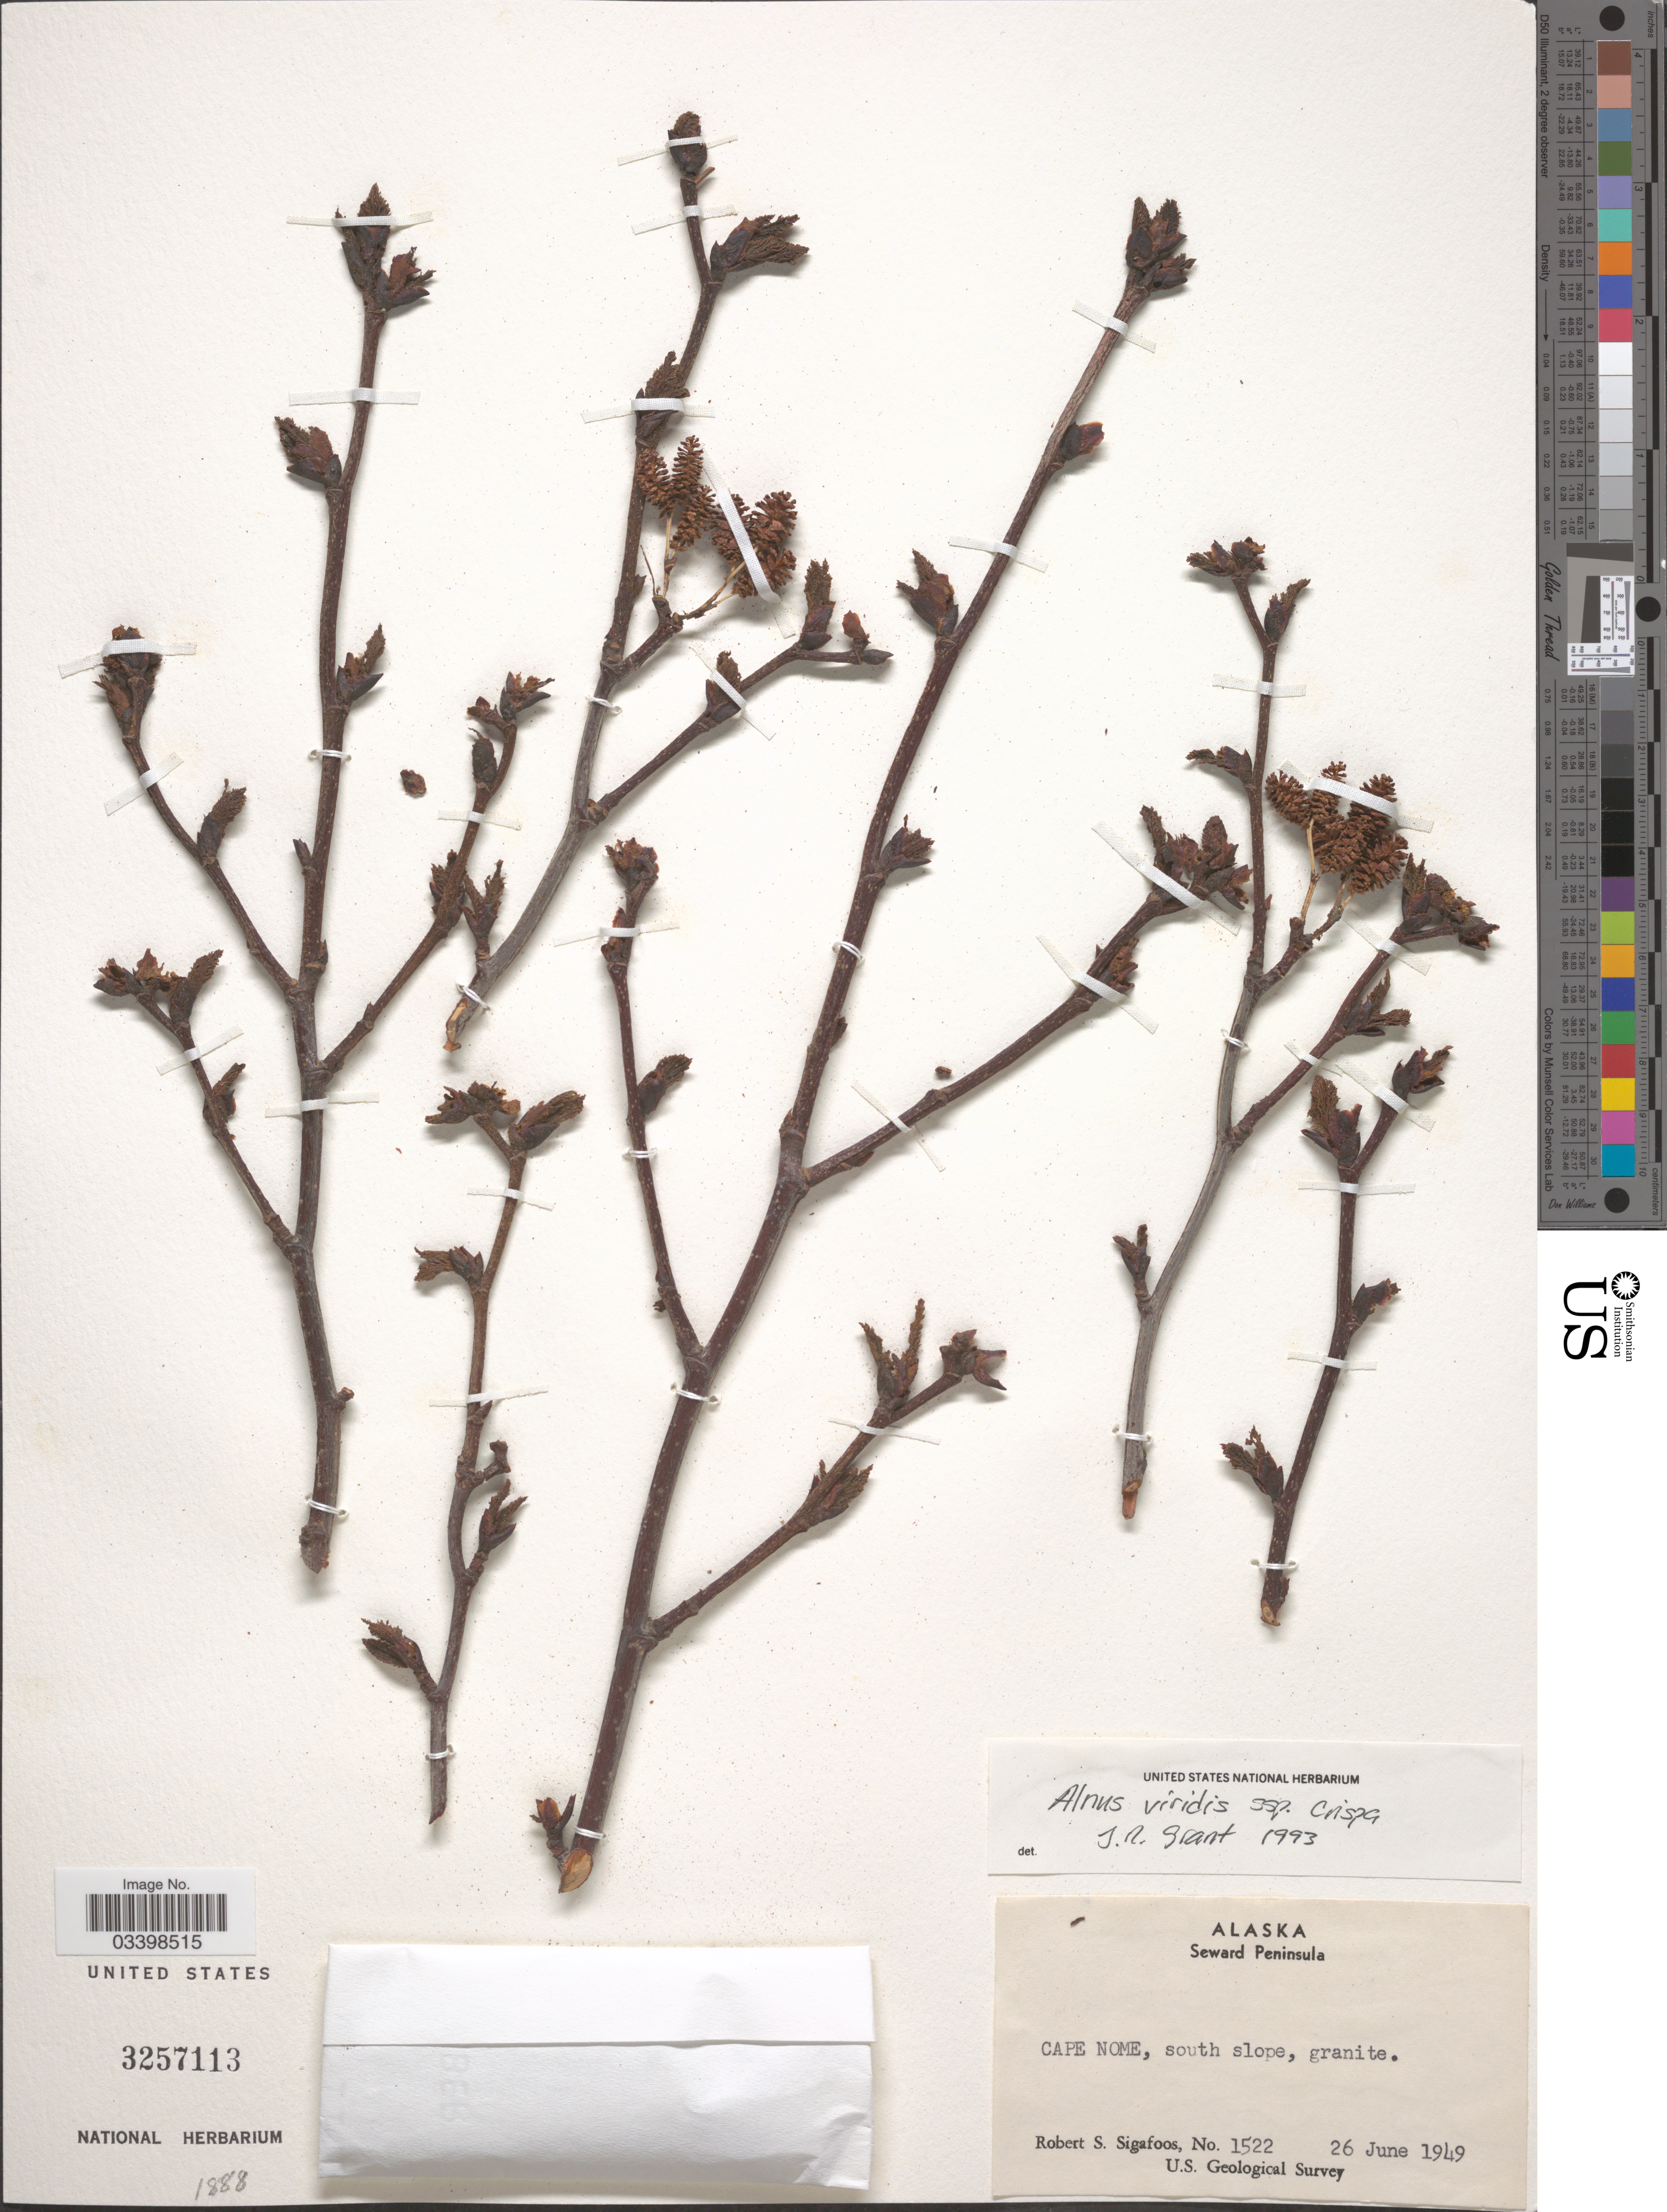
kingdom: Plantae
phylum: Tracheophyta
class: Magnoliopsida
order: Fagales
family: Betulaceae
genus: Alnus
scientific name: Alnus viridis subsp. crispa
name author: (Aiton) Turrill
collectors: R. Sigafoos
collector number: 1522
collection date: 1949-06-26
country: United States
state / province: Alaska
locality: Seward Peninsula. Cape Nome, south slope.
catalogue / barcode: US 3257113